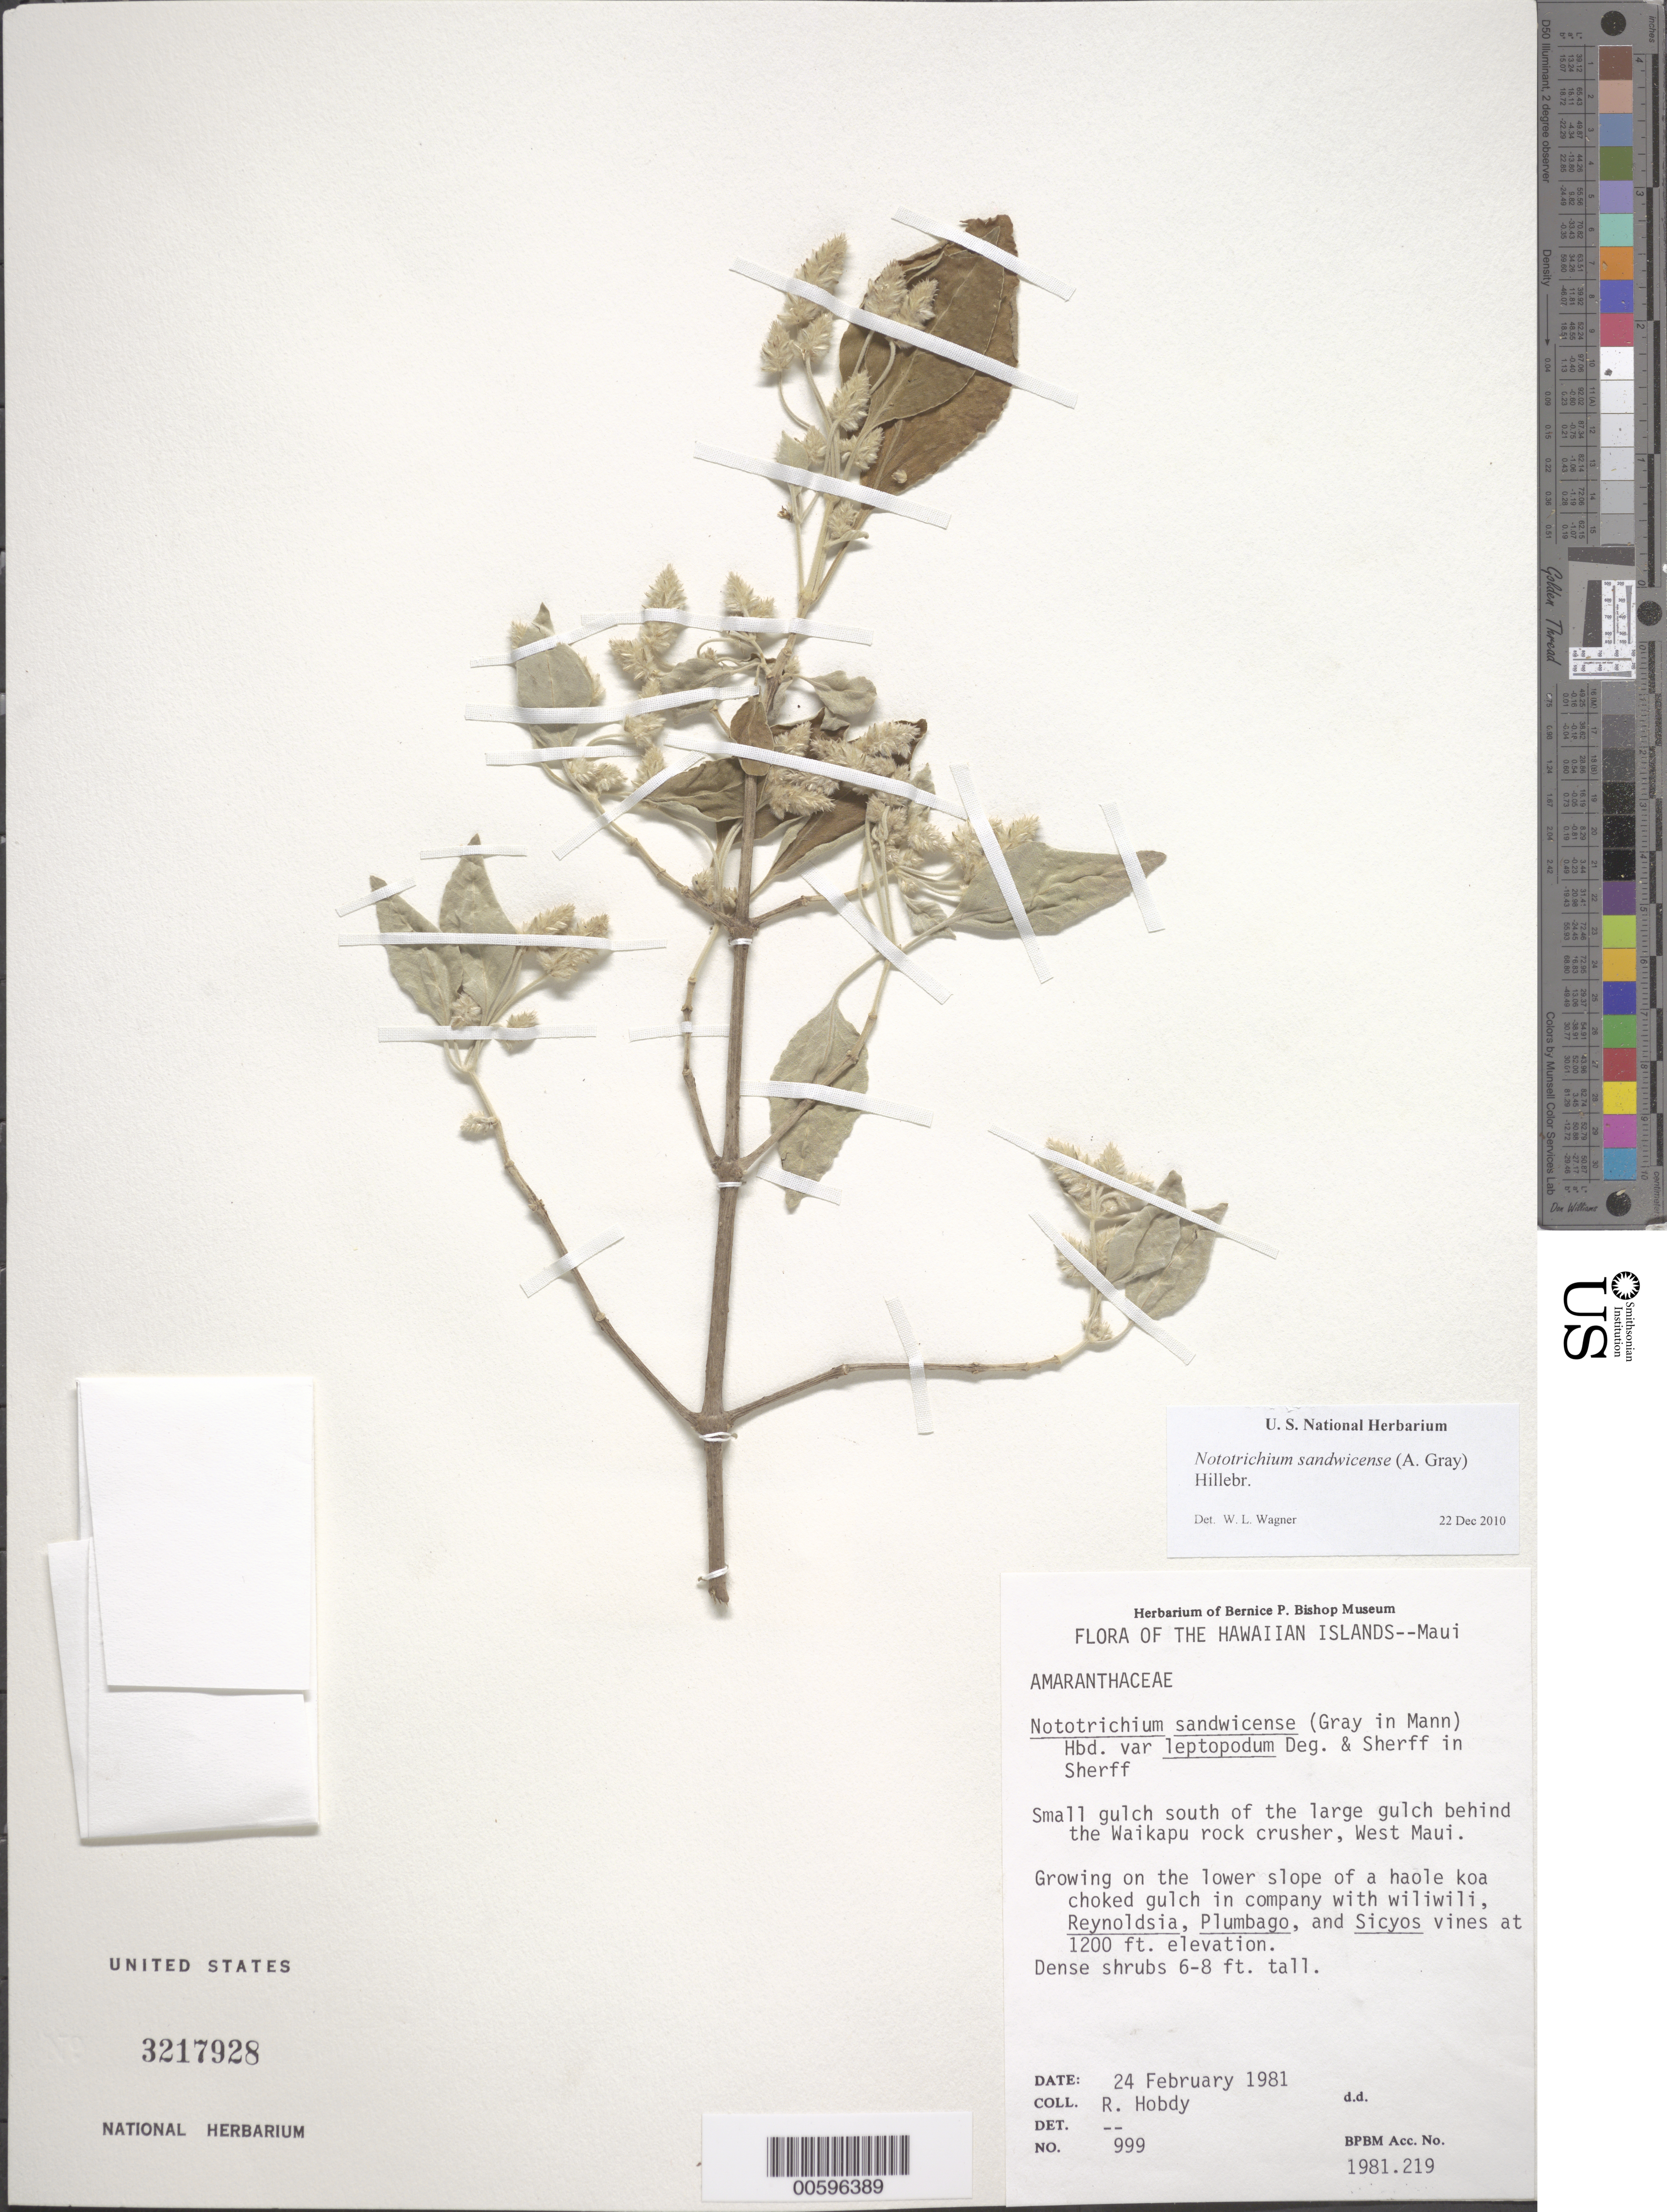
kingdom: Plantae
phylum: Tracheophyta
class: Magnoliopsida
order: Caryophyllales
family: Amaranthaceae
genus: Achyranthes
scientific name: Achyranthes sandwicensis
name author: (A. Gray) Di Vincenzo et al.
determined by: Wagner, W. L., (BOT), Smithsonian Institution - National Museum of Natural History (UNITED STATES)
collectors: R. Hobdy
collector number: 999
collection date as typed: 24 Feb 1981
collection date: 1981-02-24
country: United States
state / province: Hawaii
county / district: Maui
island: Maui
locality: Small gulch S of the large gulch behind the Waikapu rock crusher, W Maui.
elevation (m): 366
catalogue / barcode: US 3217928